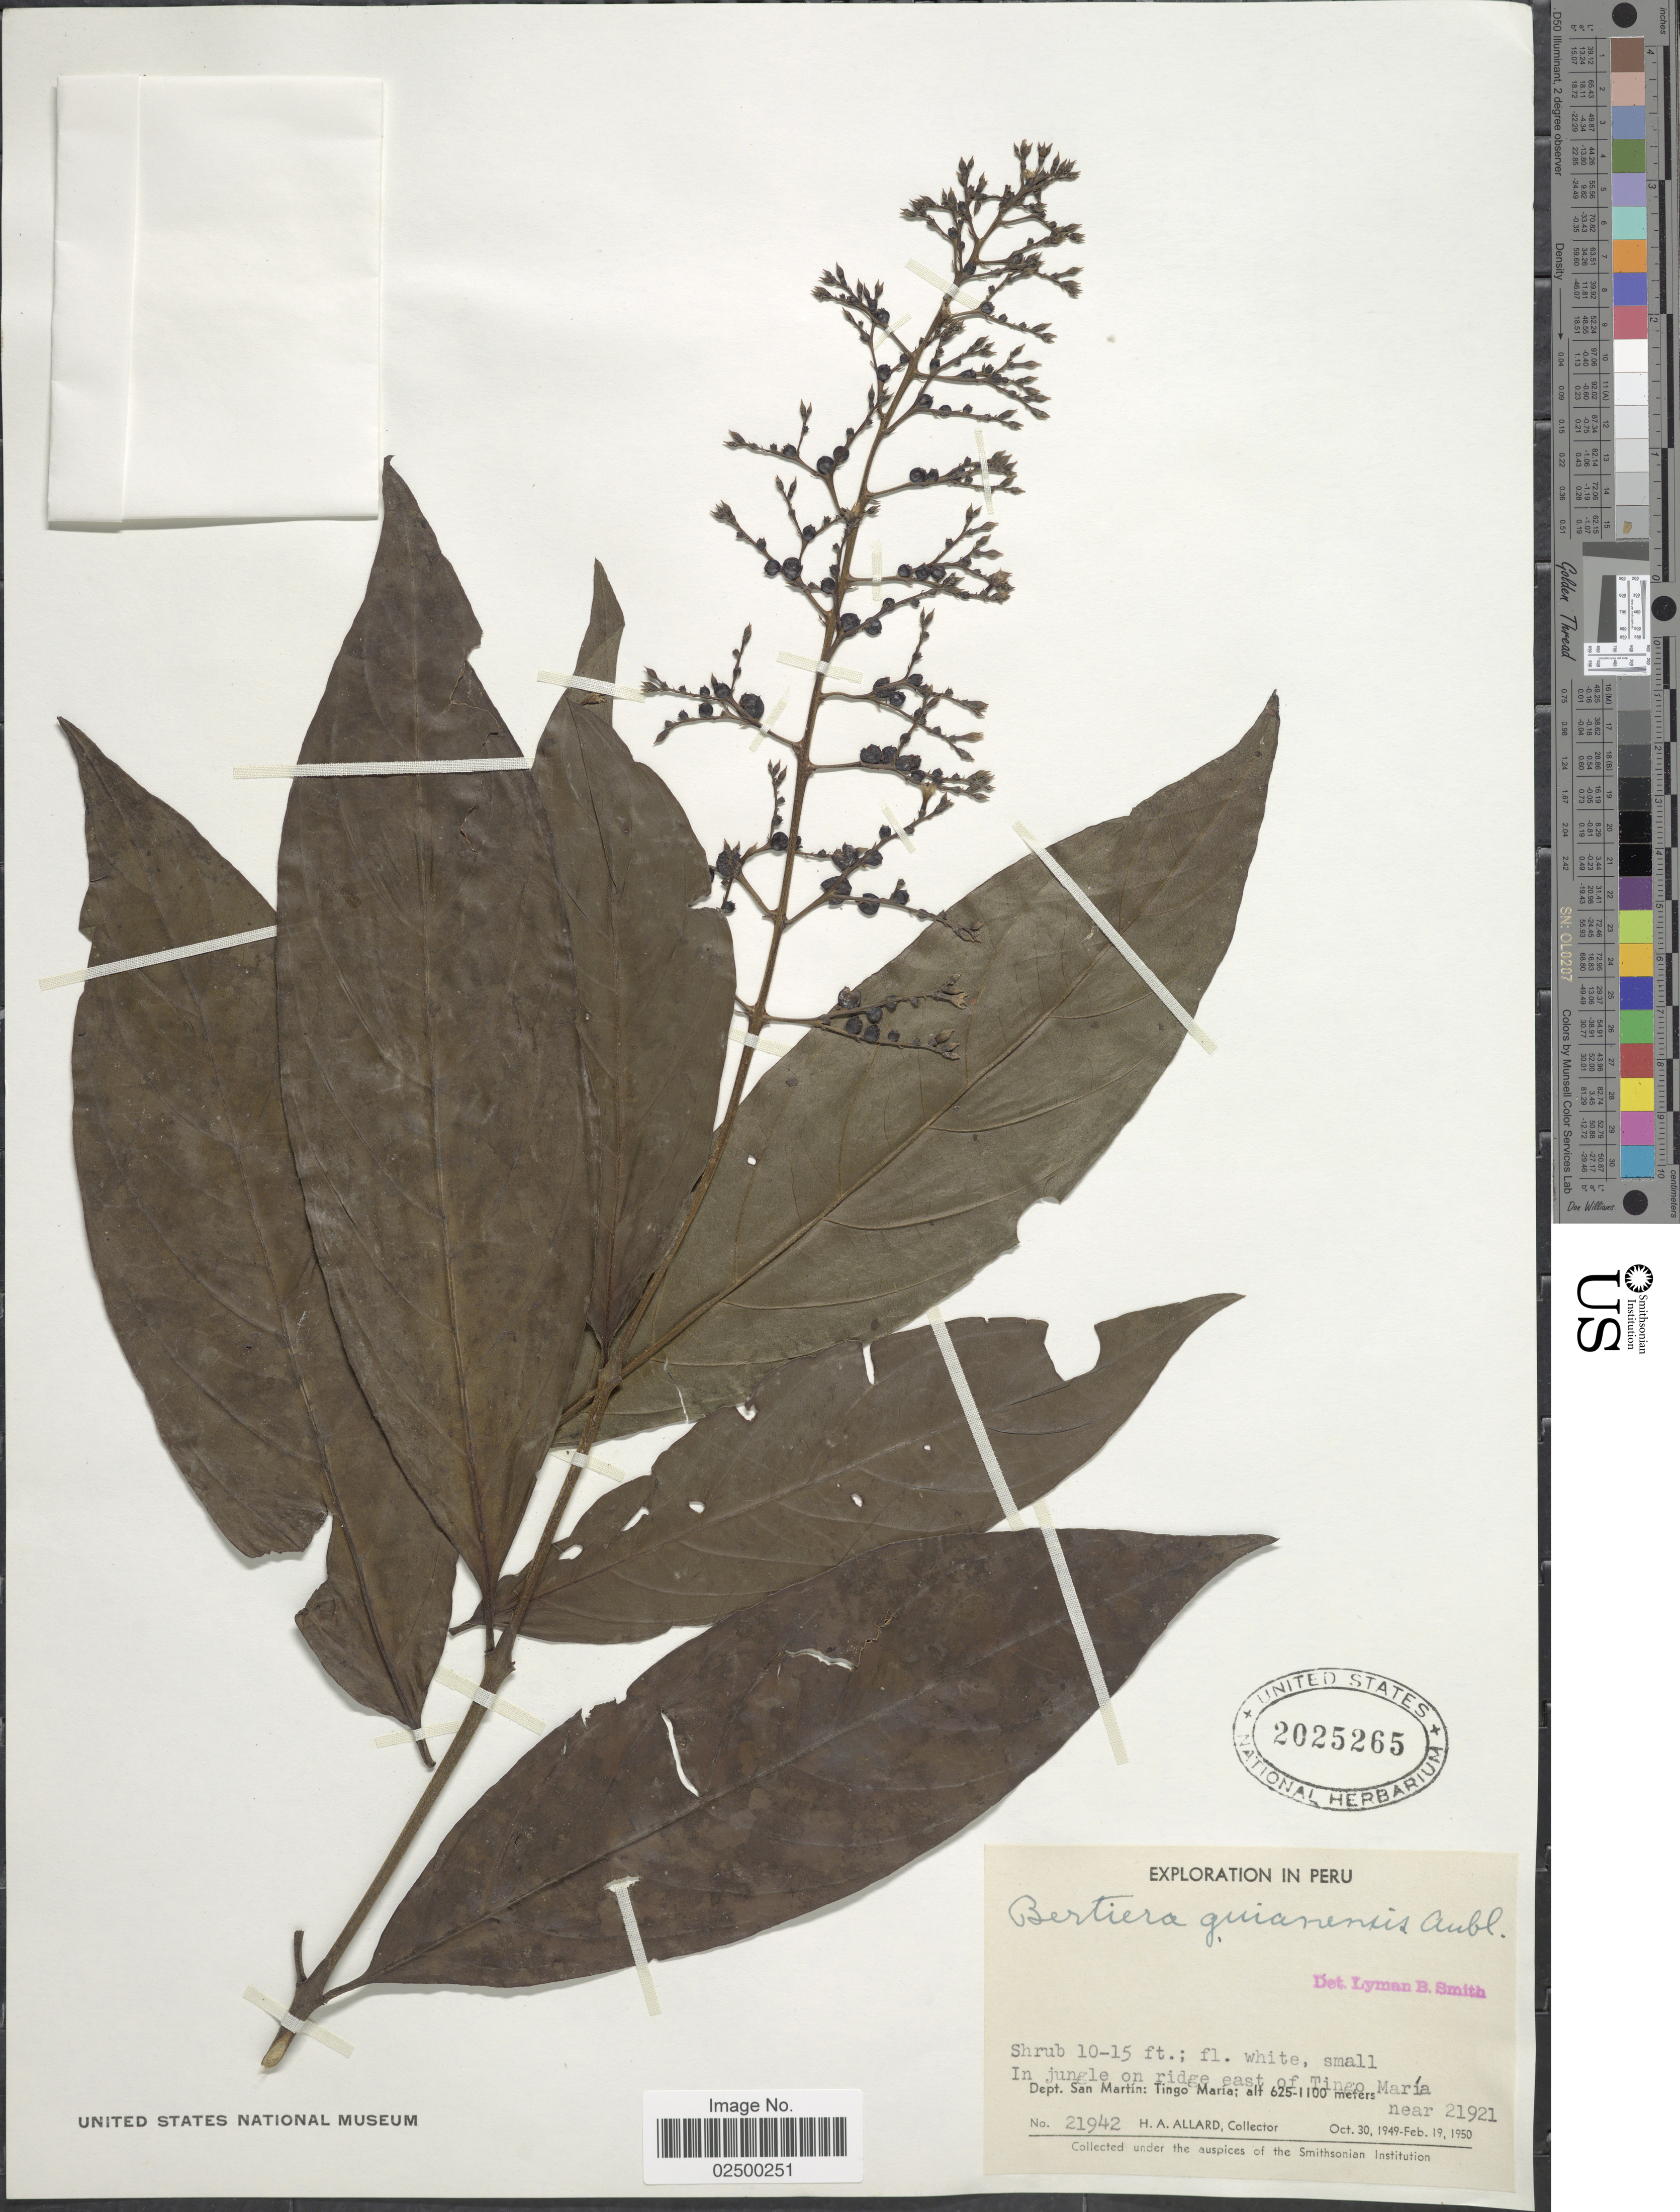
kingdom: Plantae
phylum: Tracheophyta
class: Magnoliopsida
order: Gentianales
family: Rubiaceae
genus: Bertiera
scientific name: Bertiera guianensis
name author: Aubl.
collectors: H. A. Allard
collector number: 21942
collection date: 1949-10-30/1950-02-19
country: Peru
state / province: San Martín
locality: In jungle on ridge east of Tingo Maria, near 21921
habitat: in jungle on ridge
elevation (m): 625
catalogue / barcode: US 2025265